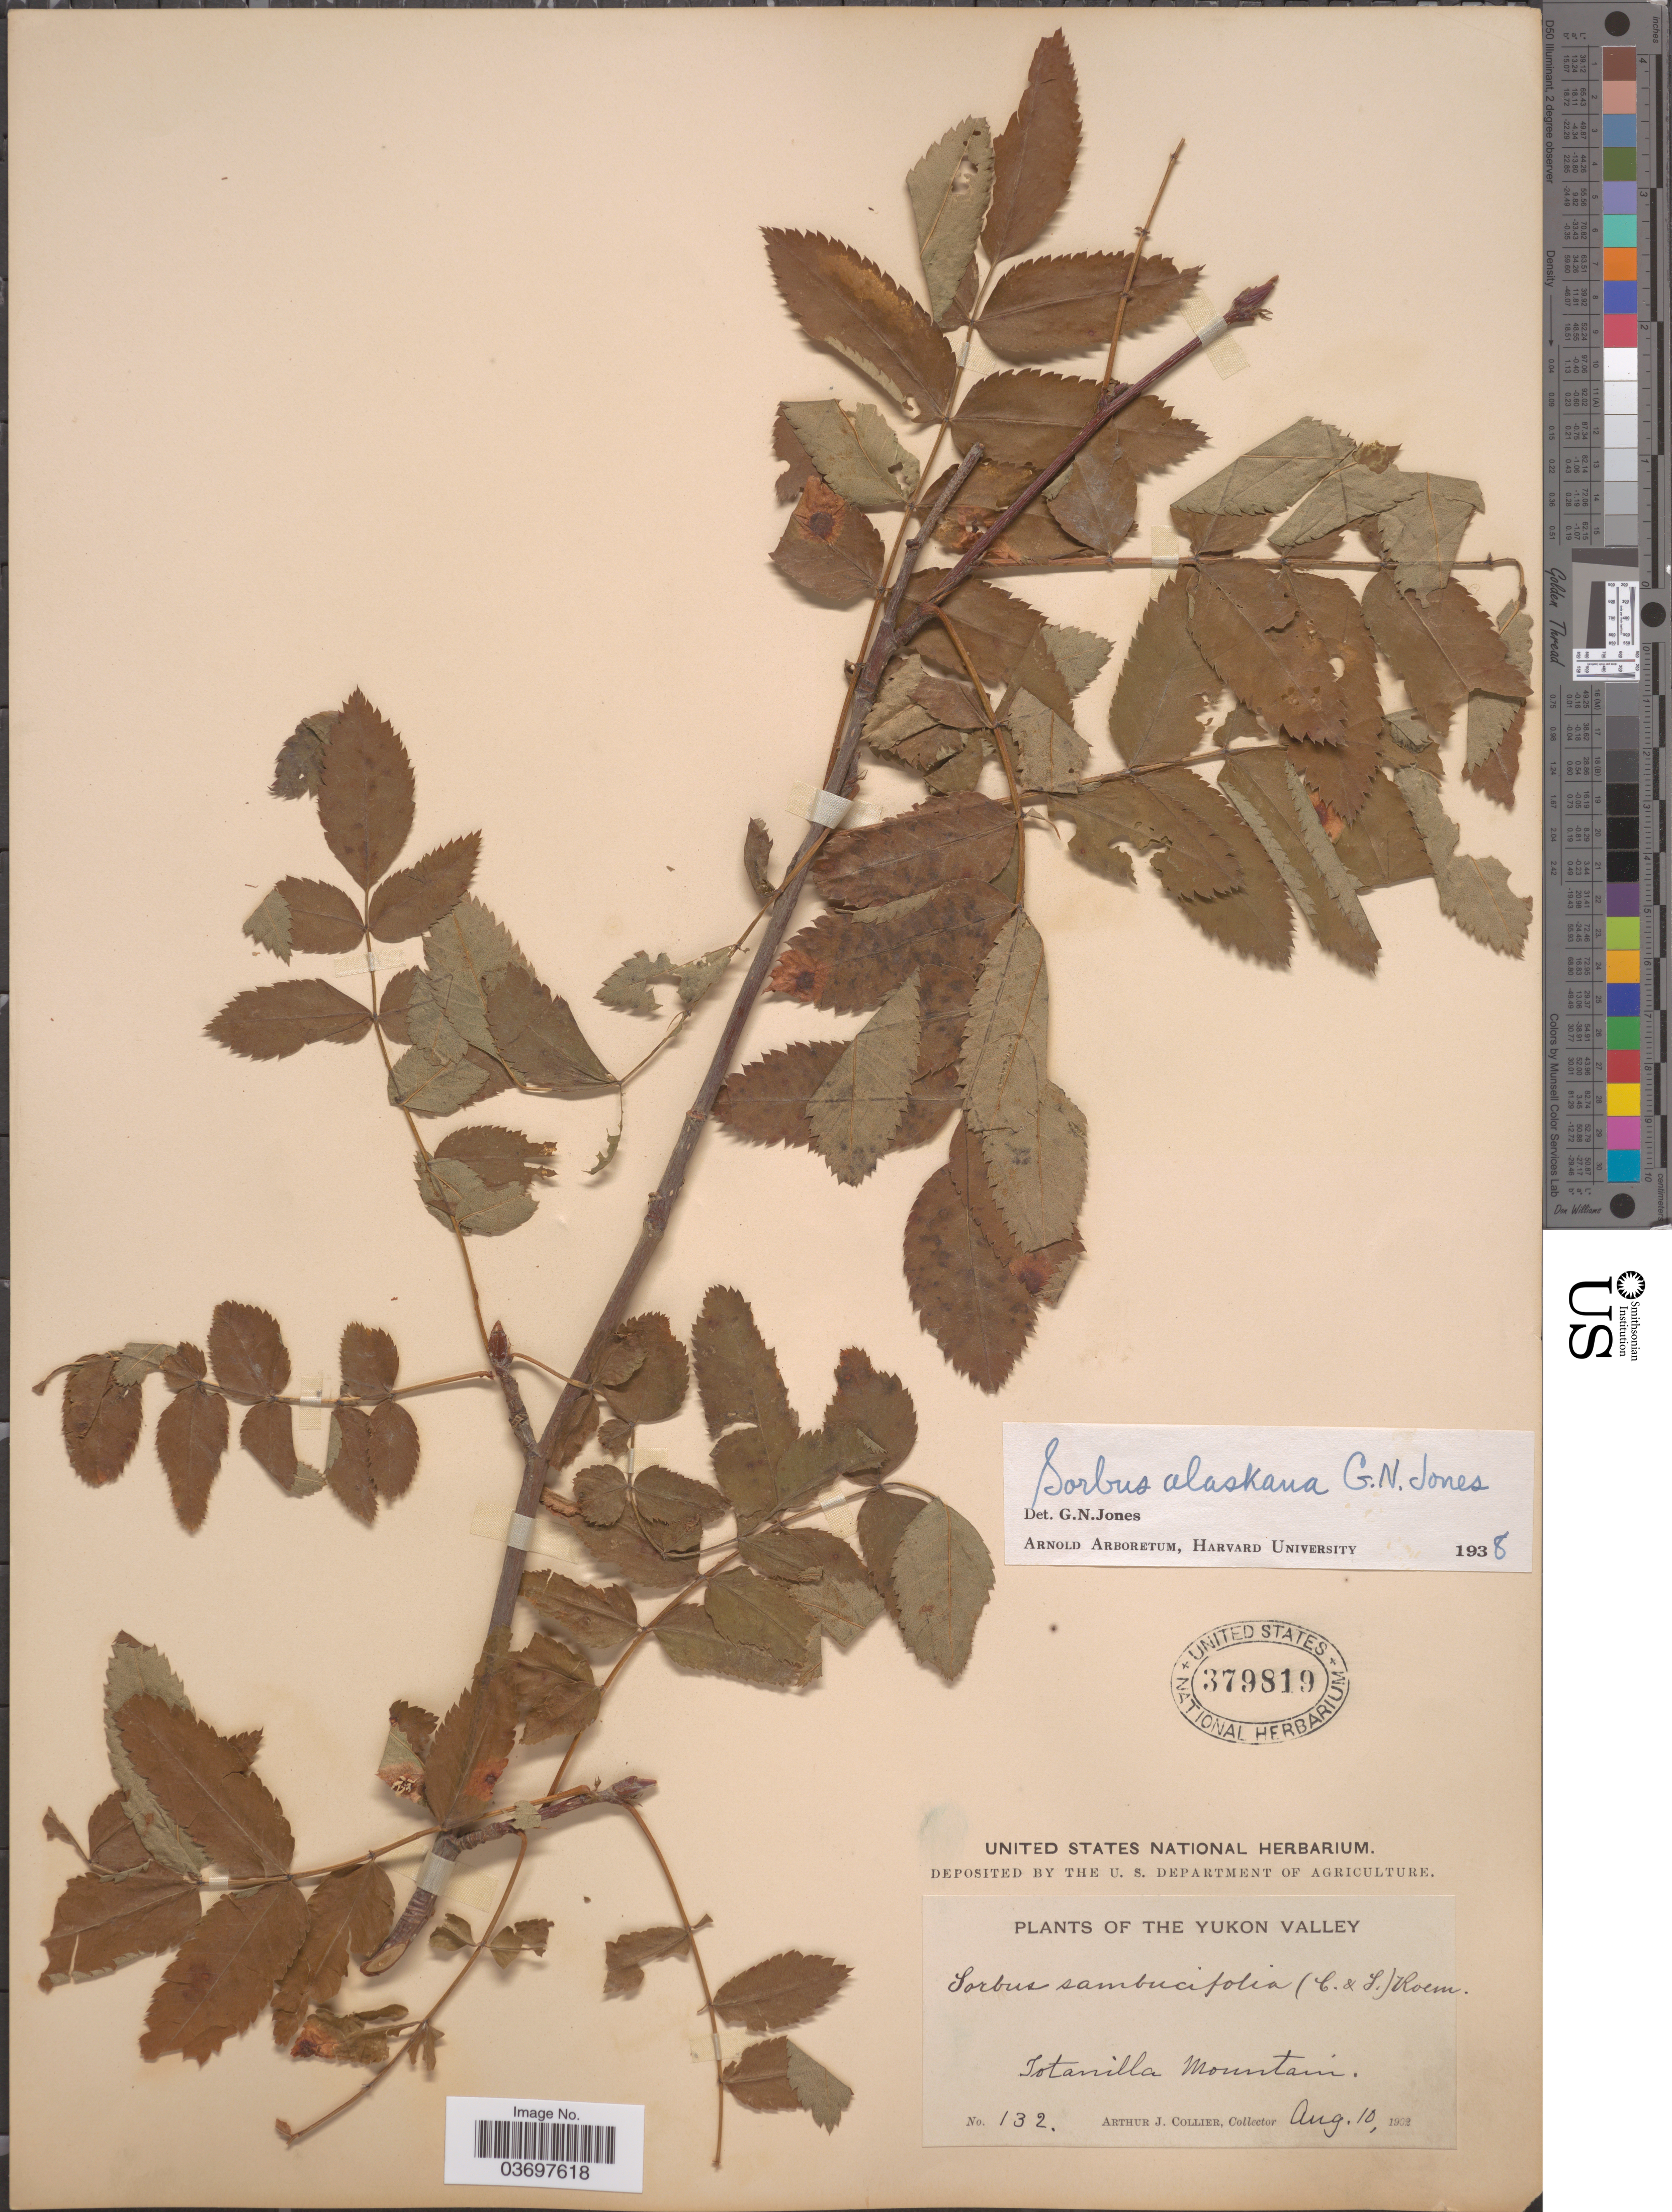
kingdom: Plantae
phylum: Tracheophyta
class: Magnoliopsida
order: Rosales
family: Rosaceae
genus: Sorbus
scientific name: Sorbus sambucifolia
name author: (Cham. & Schltdl.) M. Roem.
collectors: A. Collier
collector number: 132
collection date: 1902-08-10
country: Canada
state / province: Yukon Territory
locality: The Yukon Valley. Totanilla Mountain.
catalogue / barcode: US 379819